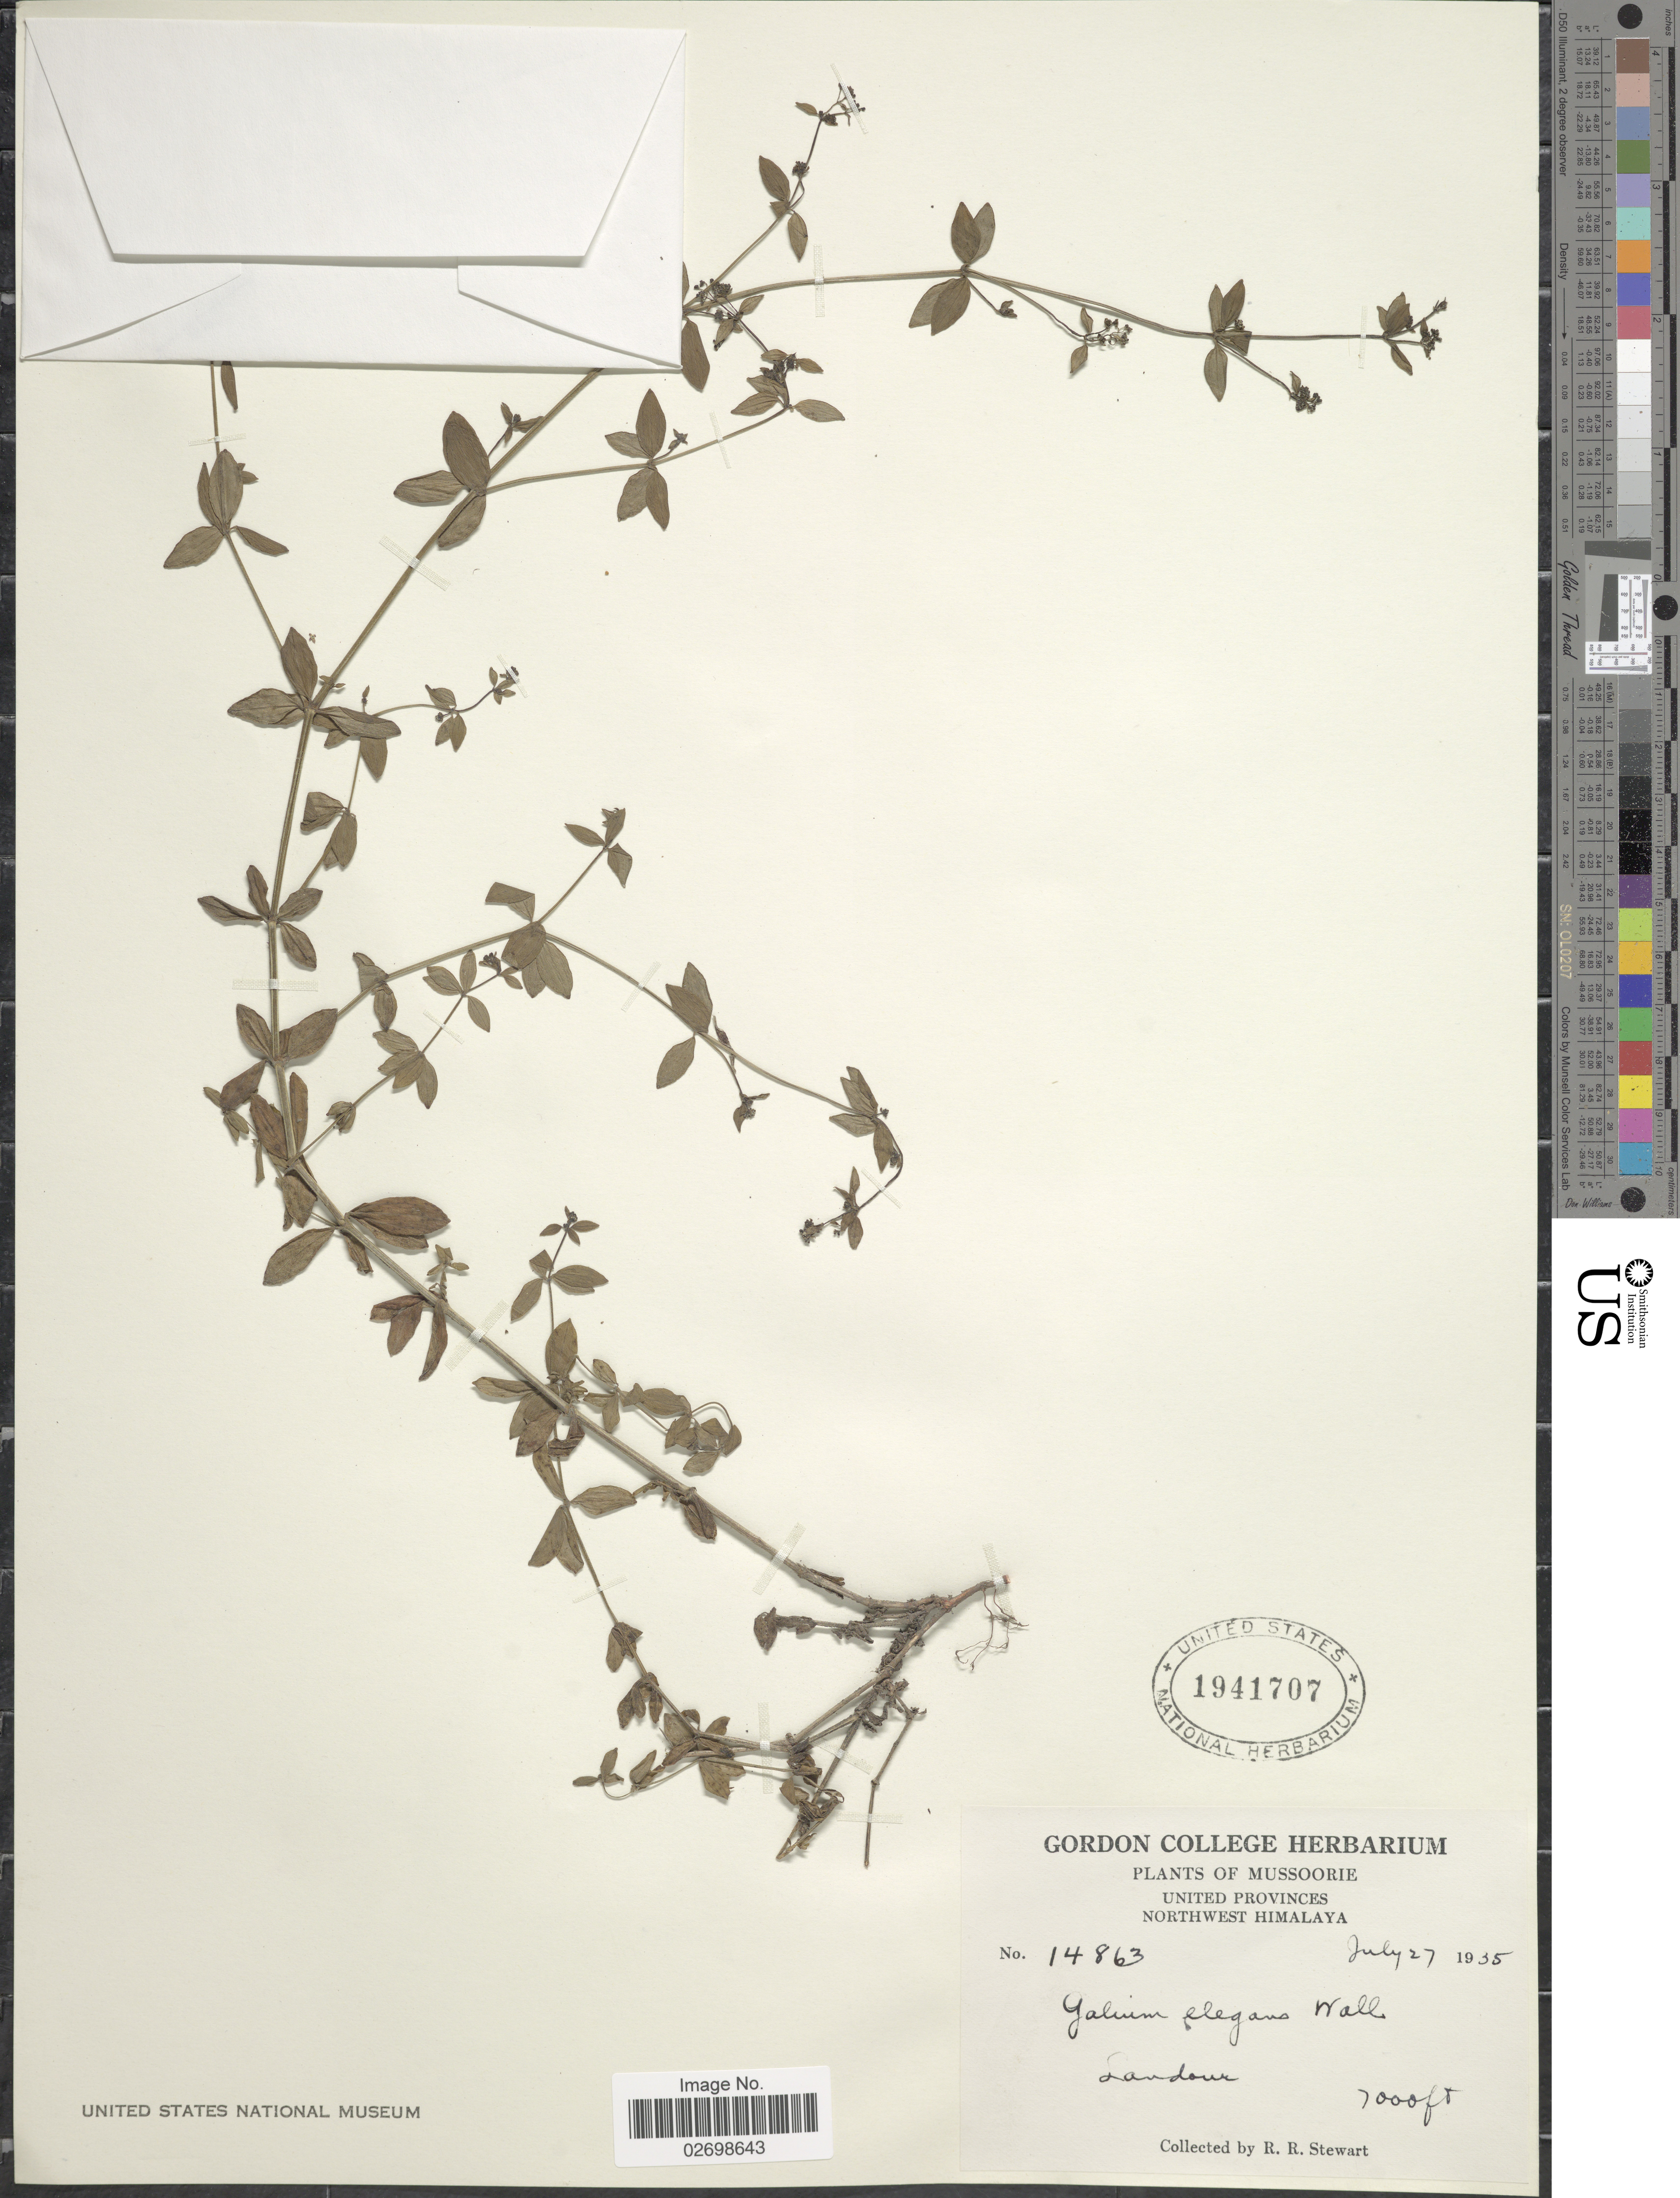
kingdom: Plantae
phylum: Tracheophyta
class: Magnoliopsida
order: Gentianales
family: Rubiaceae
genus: Galium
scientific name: Galium elegans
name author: Wall.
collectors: R. R. Stewart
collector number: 14863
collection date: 1935-07-27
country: India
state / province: Uttarakhand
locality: Mussoorie, United Provinces, Northwest Himalaya, Landour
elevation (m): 2134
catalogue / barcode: US 1941707